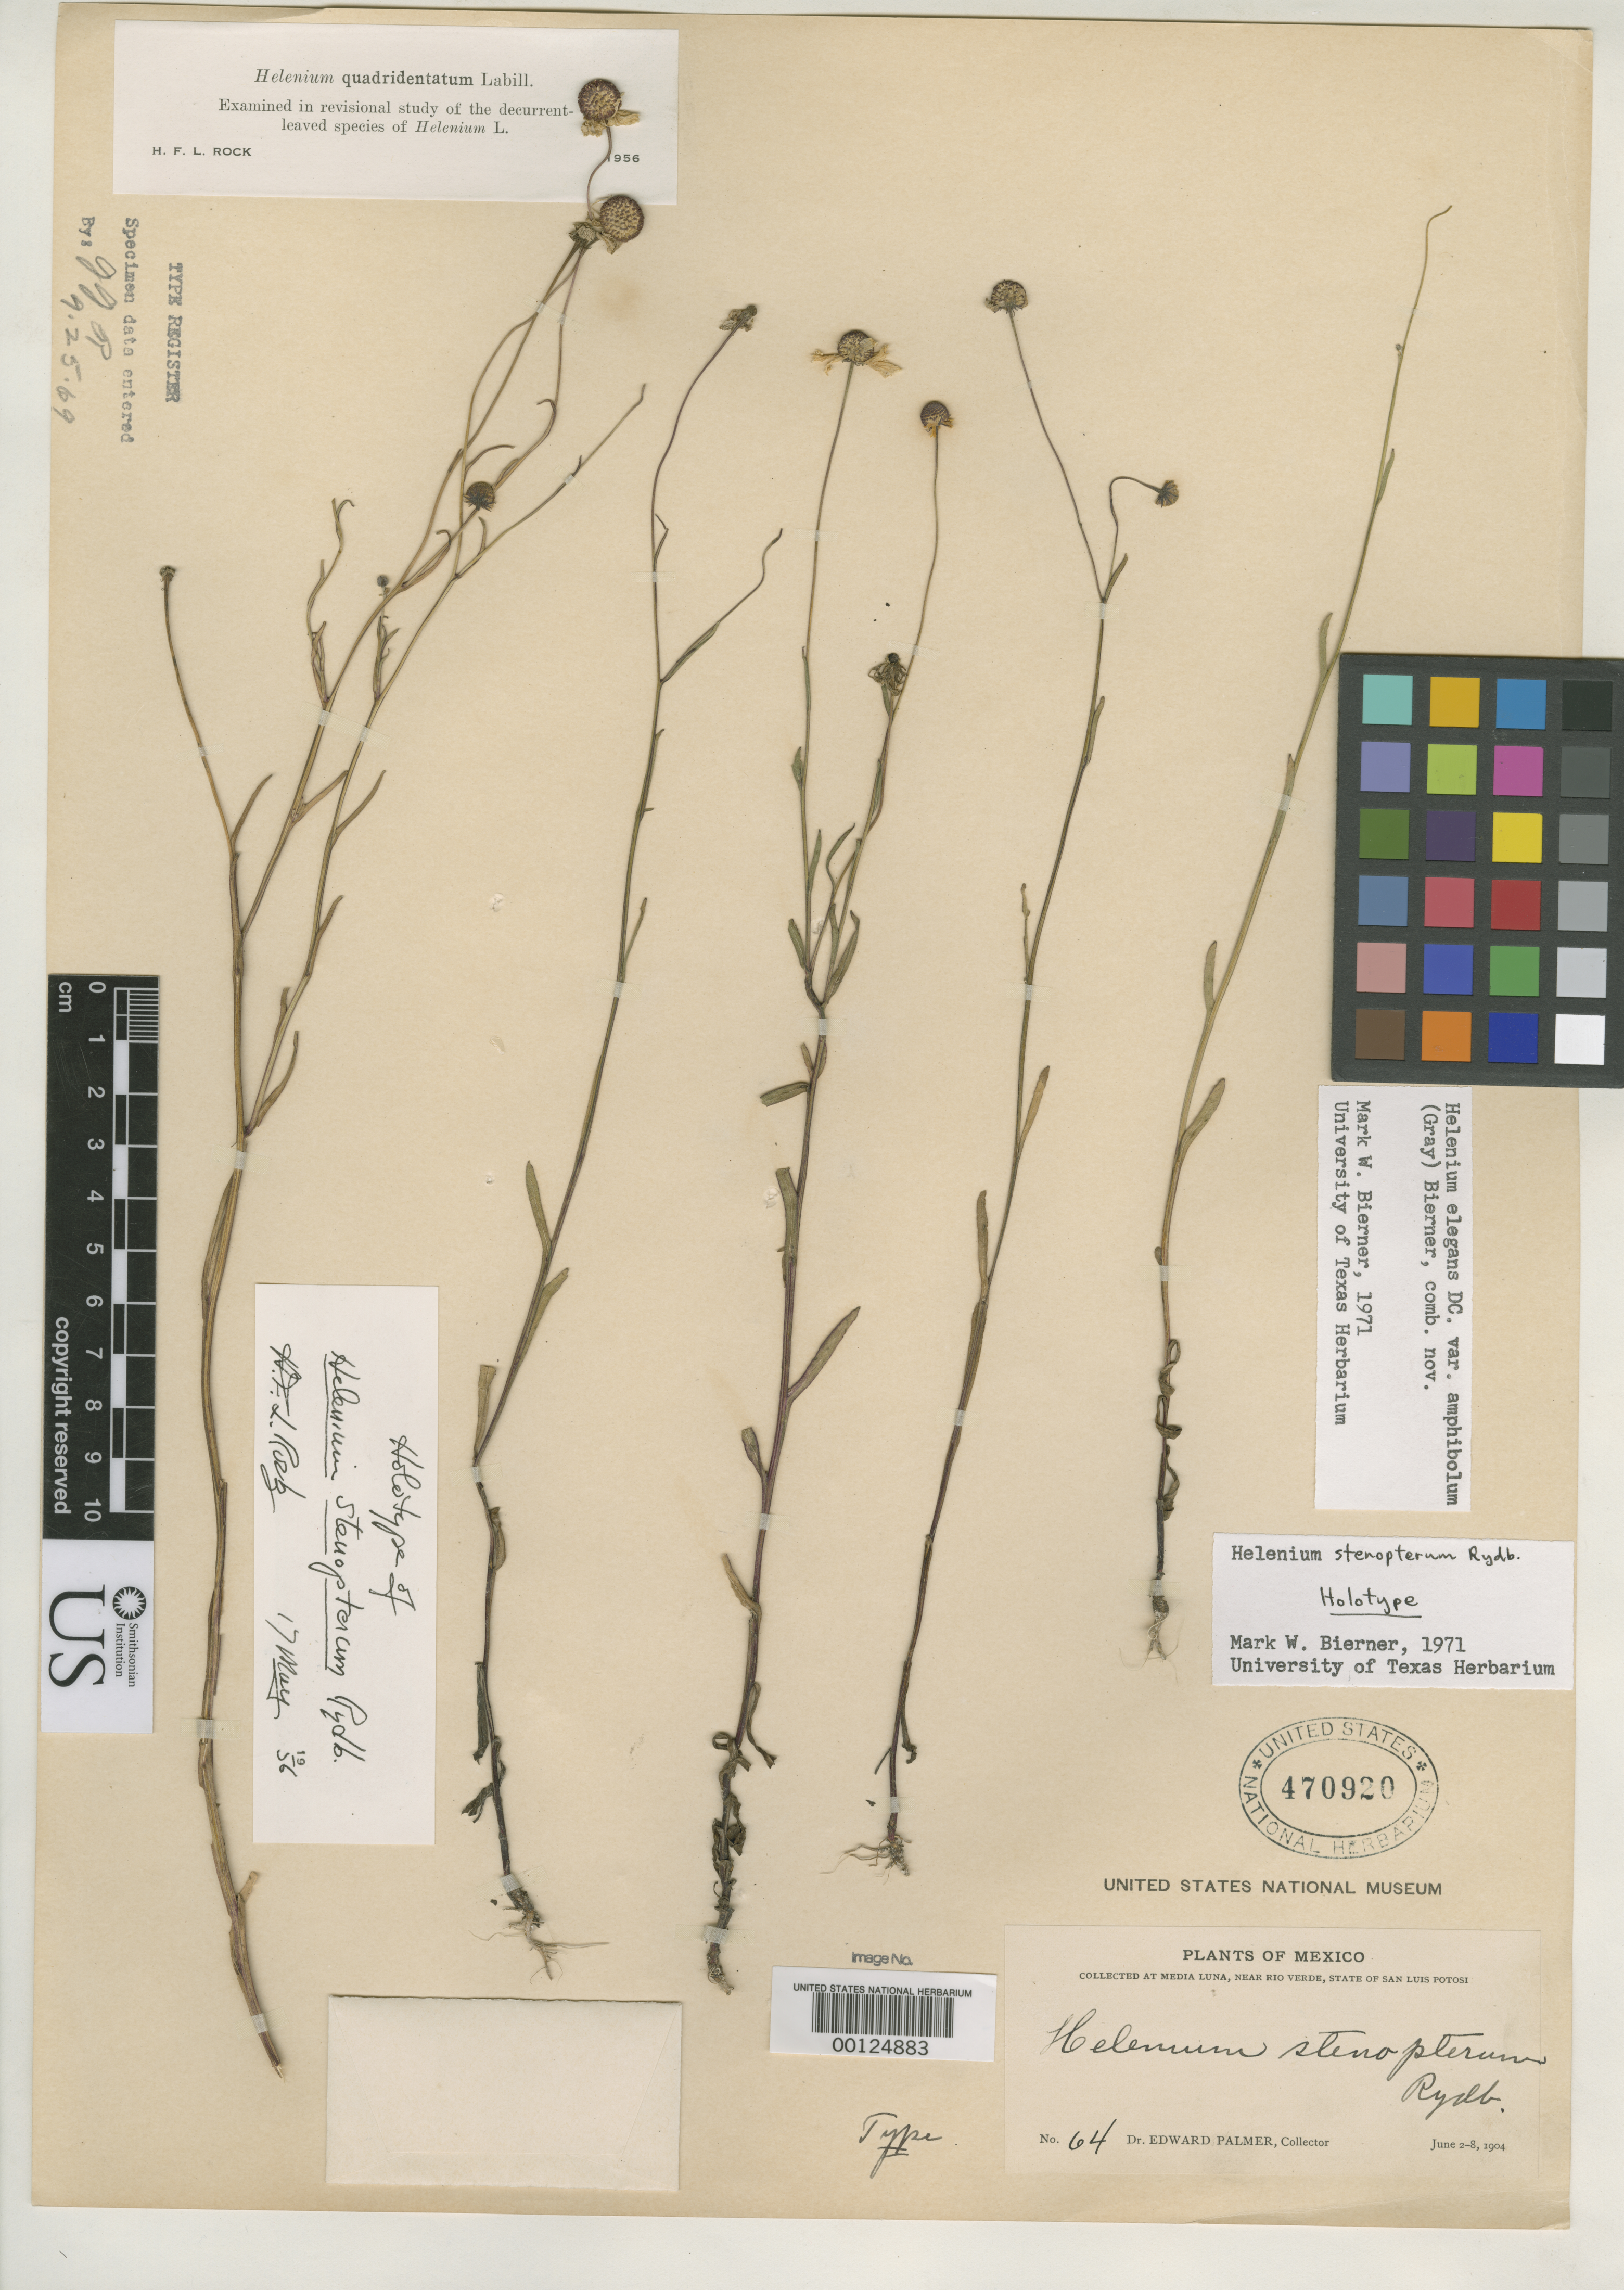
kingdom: Plantae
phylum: Tracheophyta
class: Magnoliopsida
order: Asterales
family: Asteraceae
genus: Helenium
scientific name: Helenium stenopterum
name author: Rydb.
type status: Holotype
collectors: E. Palmer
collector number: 64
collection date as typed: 02 Jun 1904 to 08 Jun 1904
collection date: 1904-06-02/1904-06-08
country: Mexico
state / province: San Luis Potosi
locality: Media Luna, near Rio Verde.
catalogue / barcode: US 470920